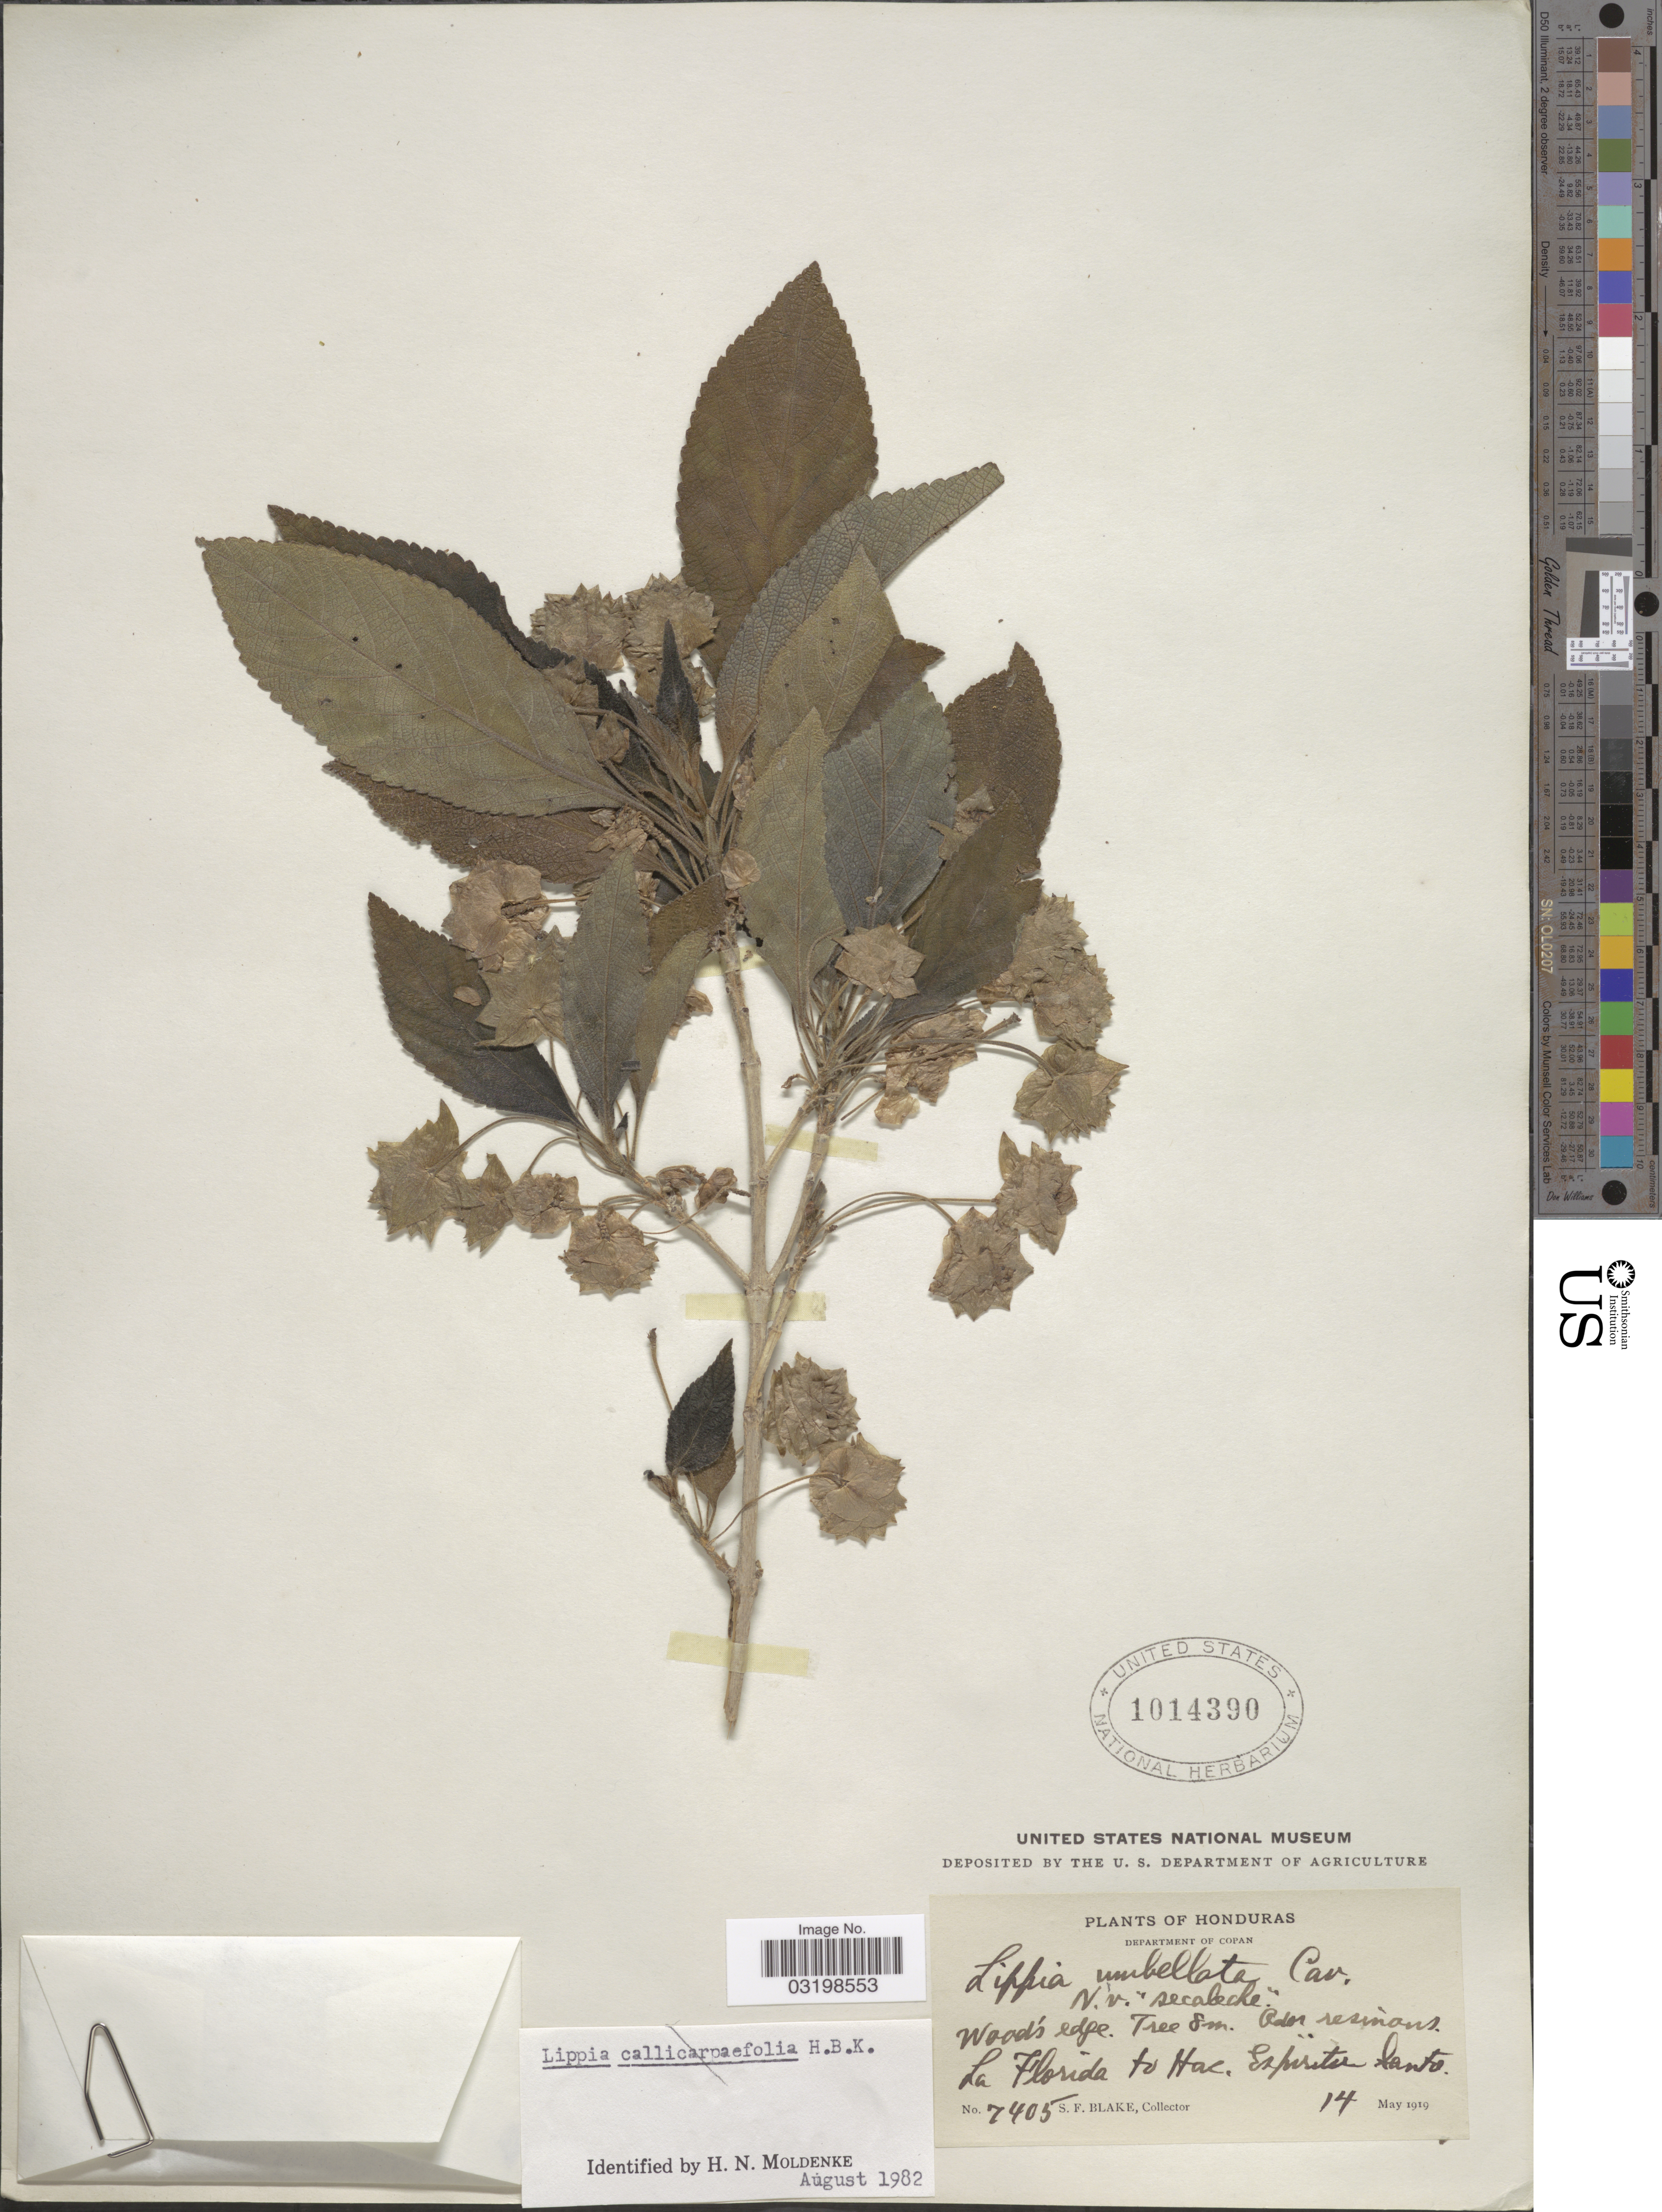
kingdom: Plantae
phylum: Tracheophyta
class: Magnoliopsida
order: Lamiales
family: Verbenaceae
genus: Lippia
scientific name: Lippia substrigosa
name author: Turcz.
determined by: Mirra, Fabiana, (SI), Instituto de Botanica Darwinion (ARGENTINA)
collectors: S. Blake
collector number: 7405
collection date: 1919-05-14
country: Honduras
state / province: Copán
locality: Department of Copan, La Florida to Hac. Espiritu Santo.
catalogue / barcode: US 1014390